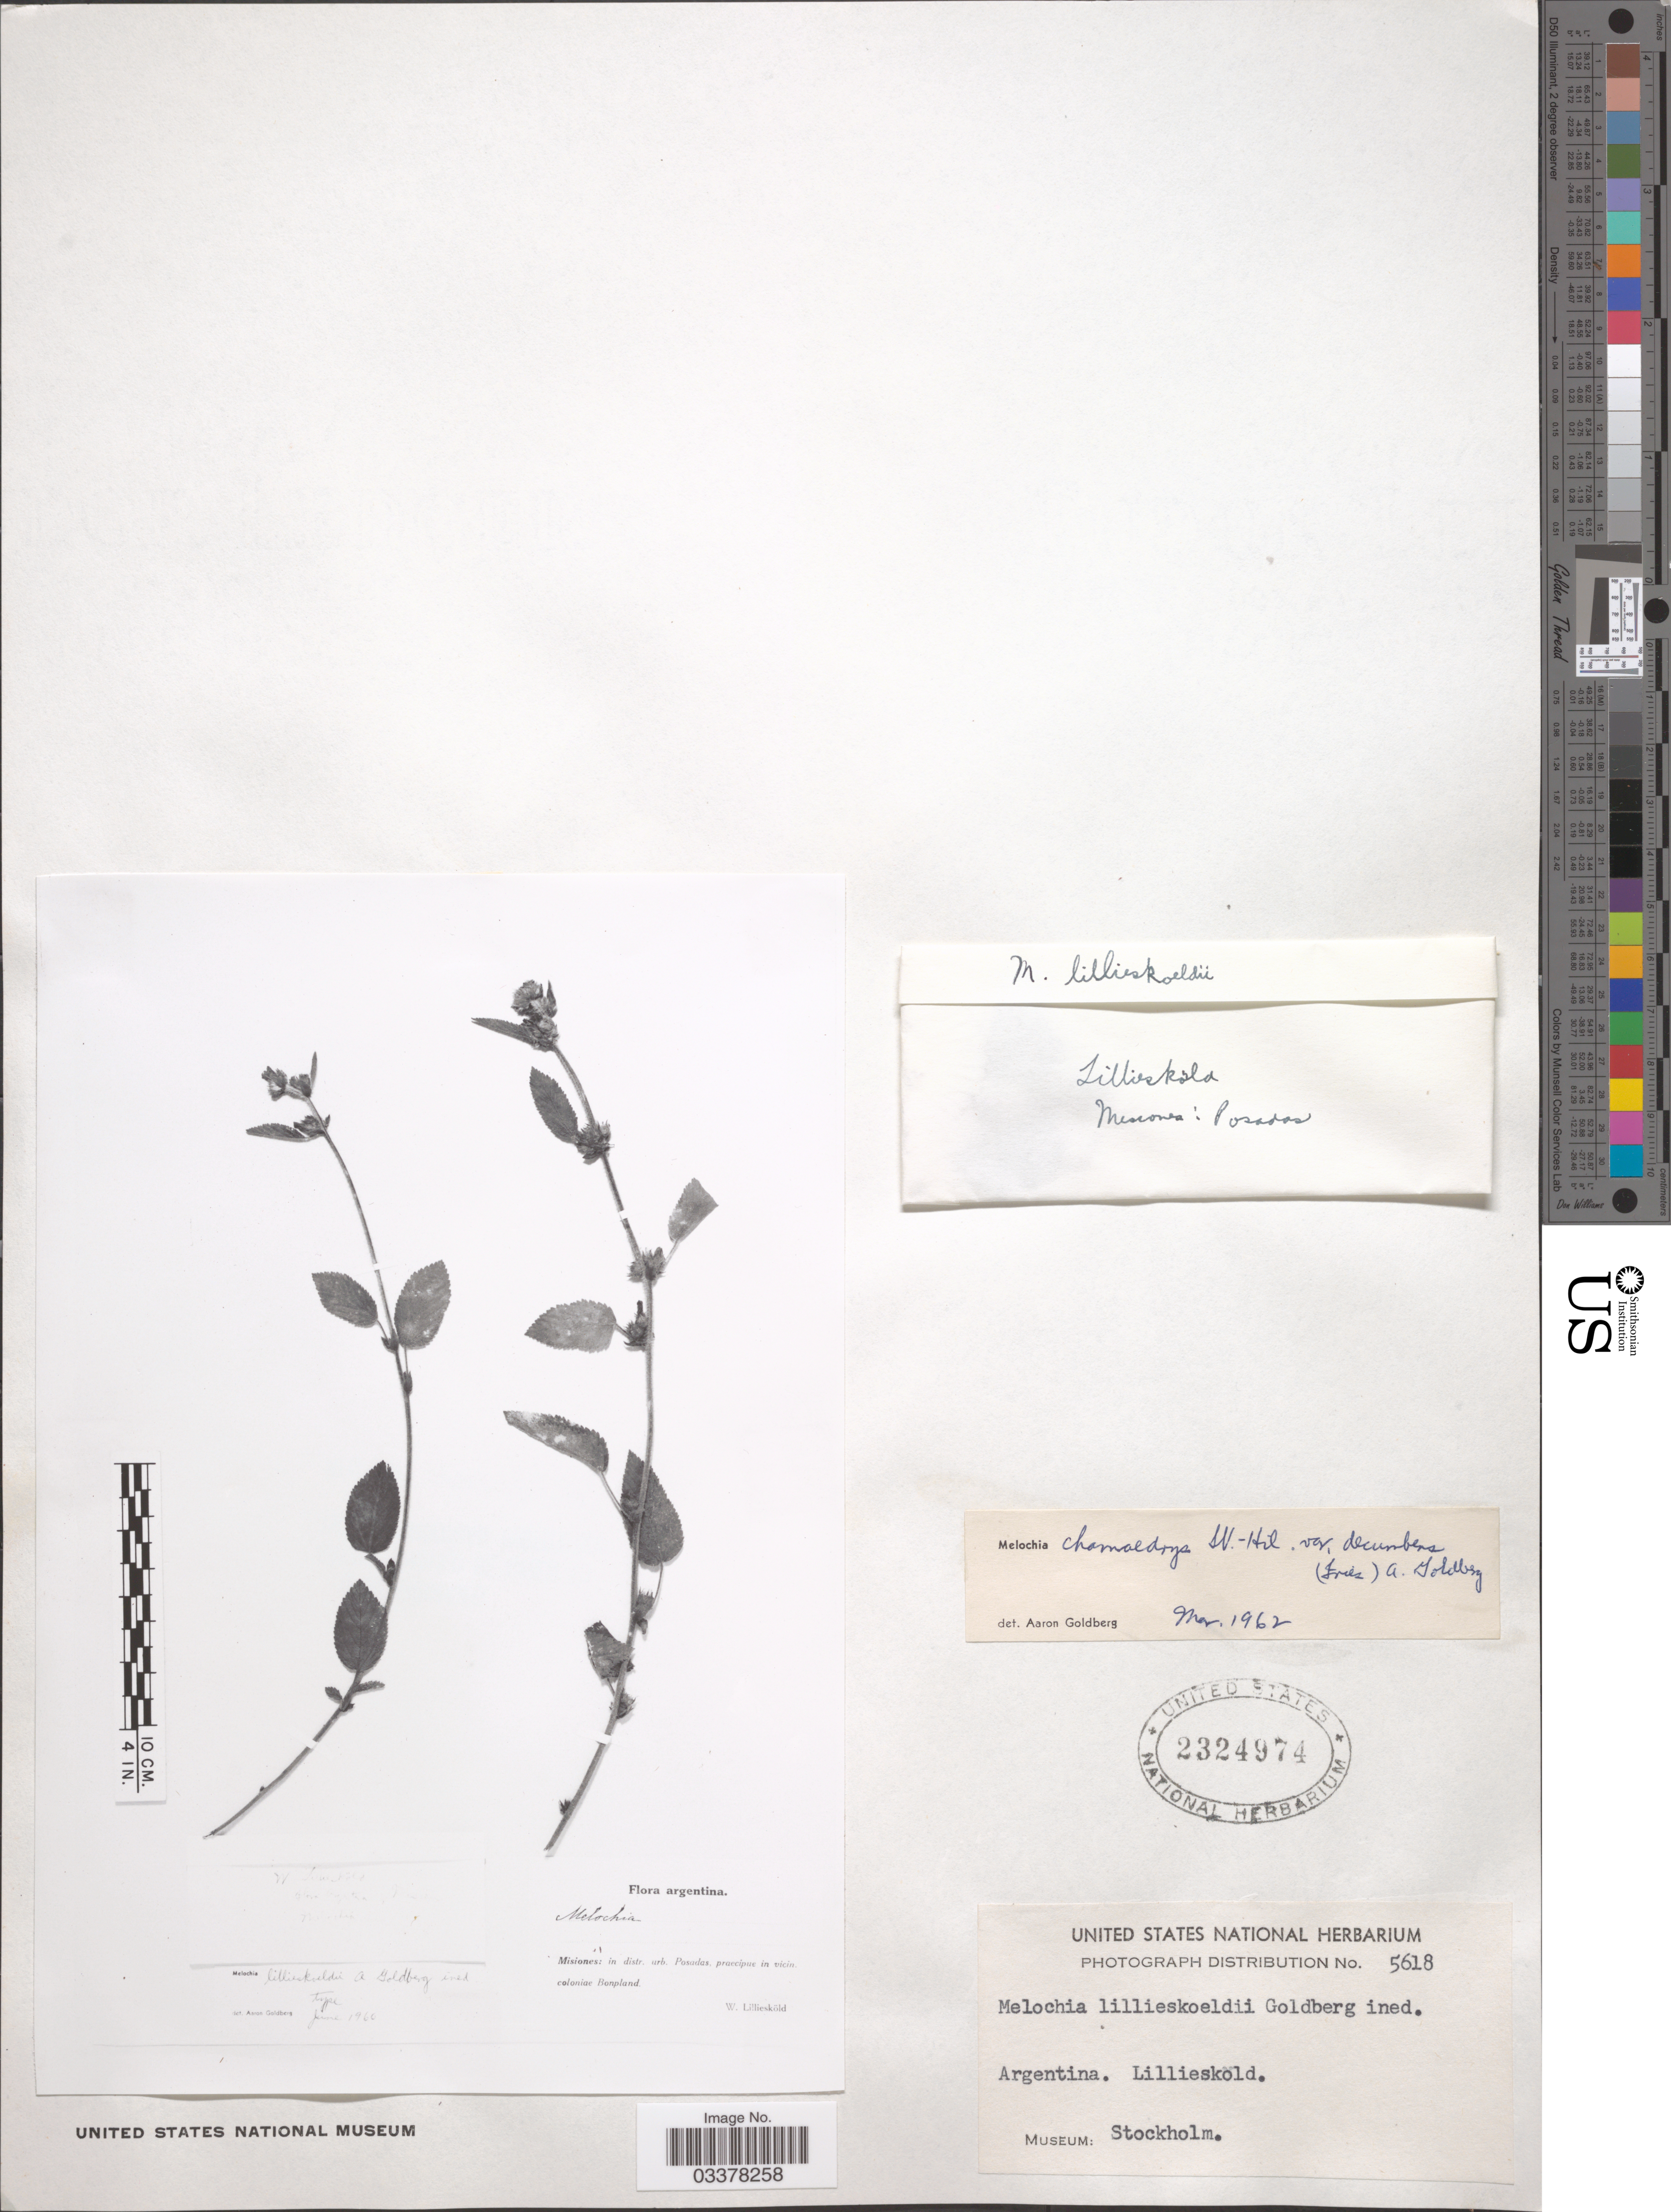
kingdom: Plantae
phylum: Tracheophyta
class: Magnoliopsida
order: Malvales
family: Malvaceae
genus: Melochia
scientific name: Melochia chamaedrys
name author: A. St.-Hil.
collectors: W. Lilliesköld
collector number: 5618?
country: Argentina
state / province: Misiones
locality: In distr. urb. Posadas, pracipue in vicin. coloniae Bonpland.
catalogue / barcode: US 2324974